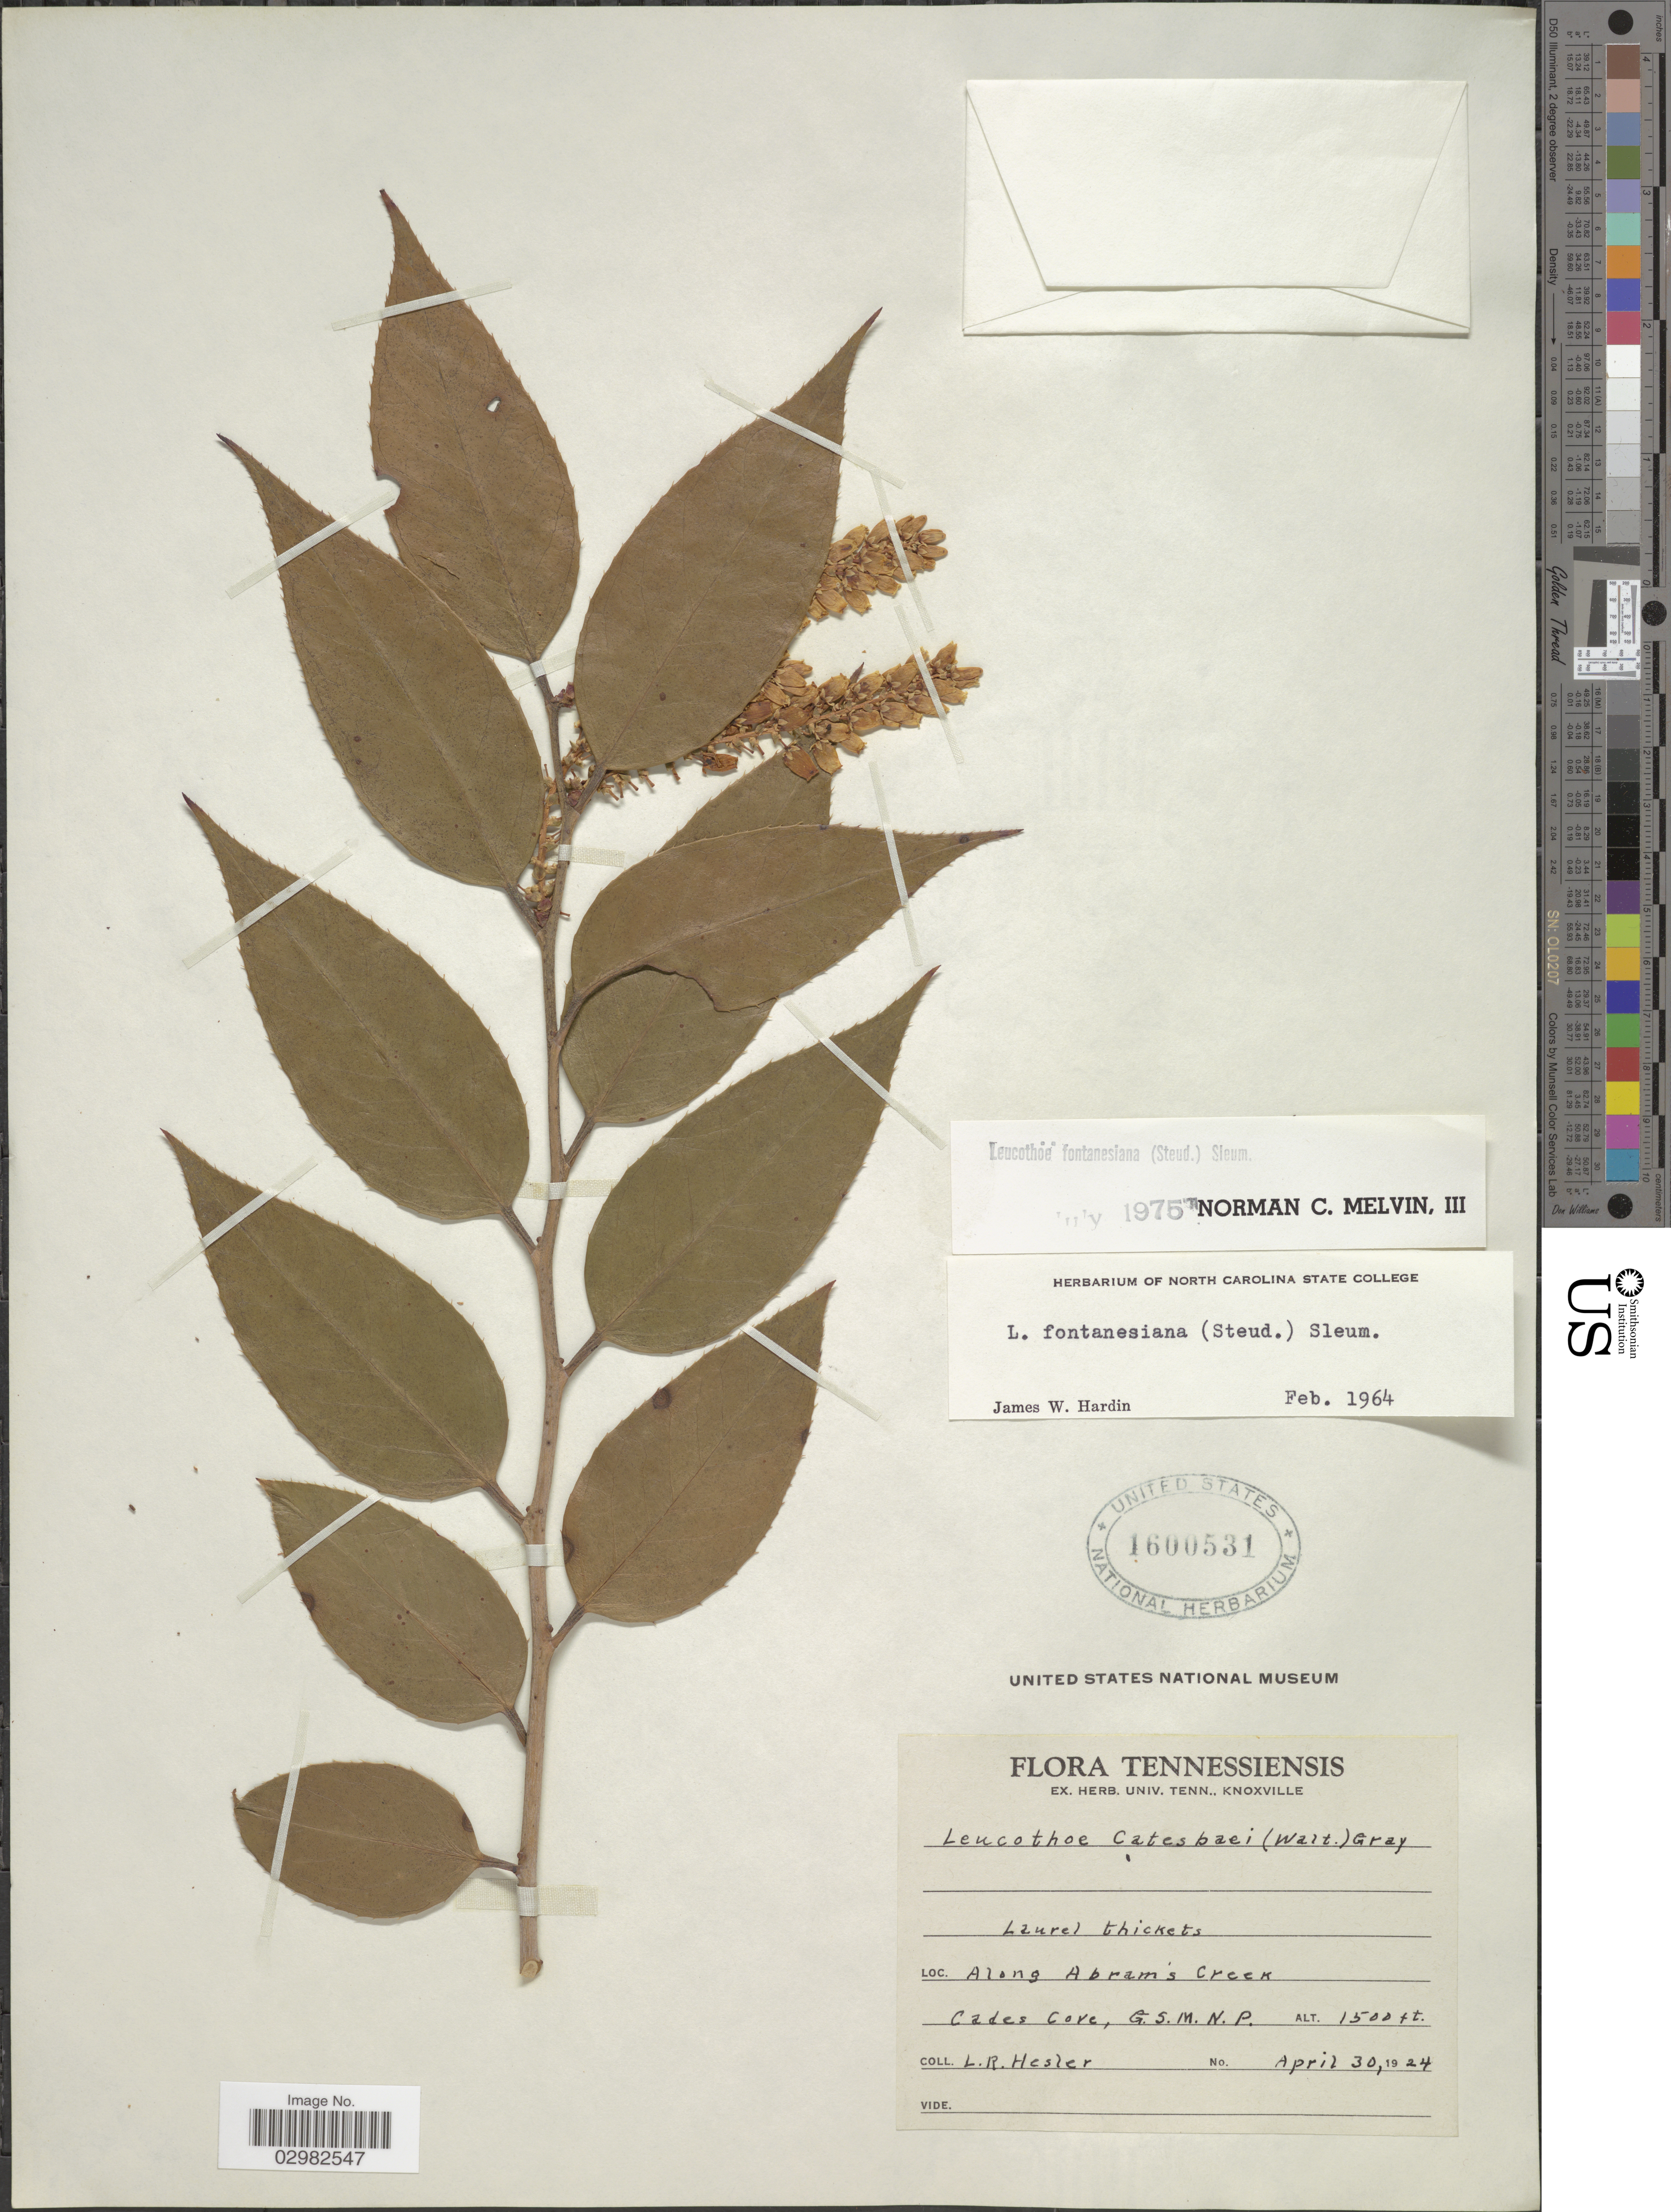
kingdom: Plantae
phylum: Tracheophyta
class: Magnoliopsida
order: Ericales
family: Ericaceae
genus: Leucothoe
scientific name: Leucothoë fontanesiana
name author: (Steud.) Sleumer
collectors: L. Hesler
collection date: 1924-04-30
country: United States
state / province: Tennessee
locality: Along Abram's Creek, Cades Cove, G.5 M.N.P.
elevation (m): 457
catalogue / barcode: US 1600531